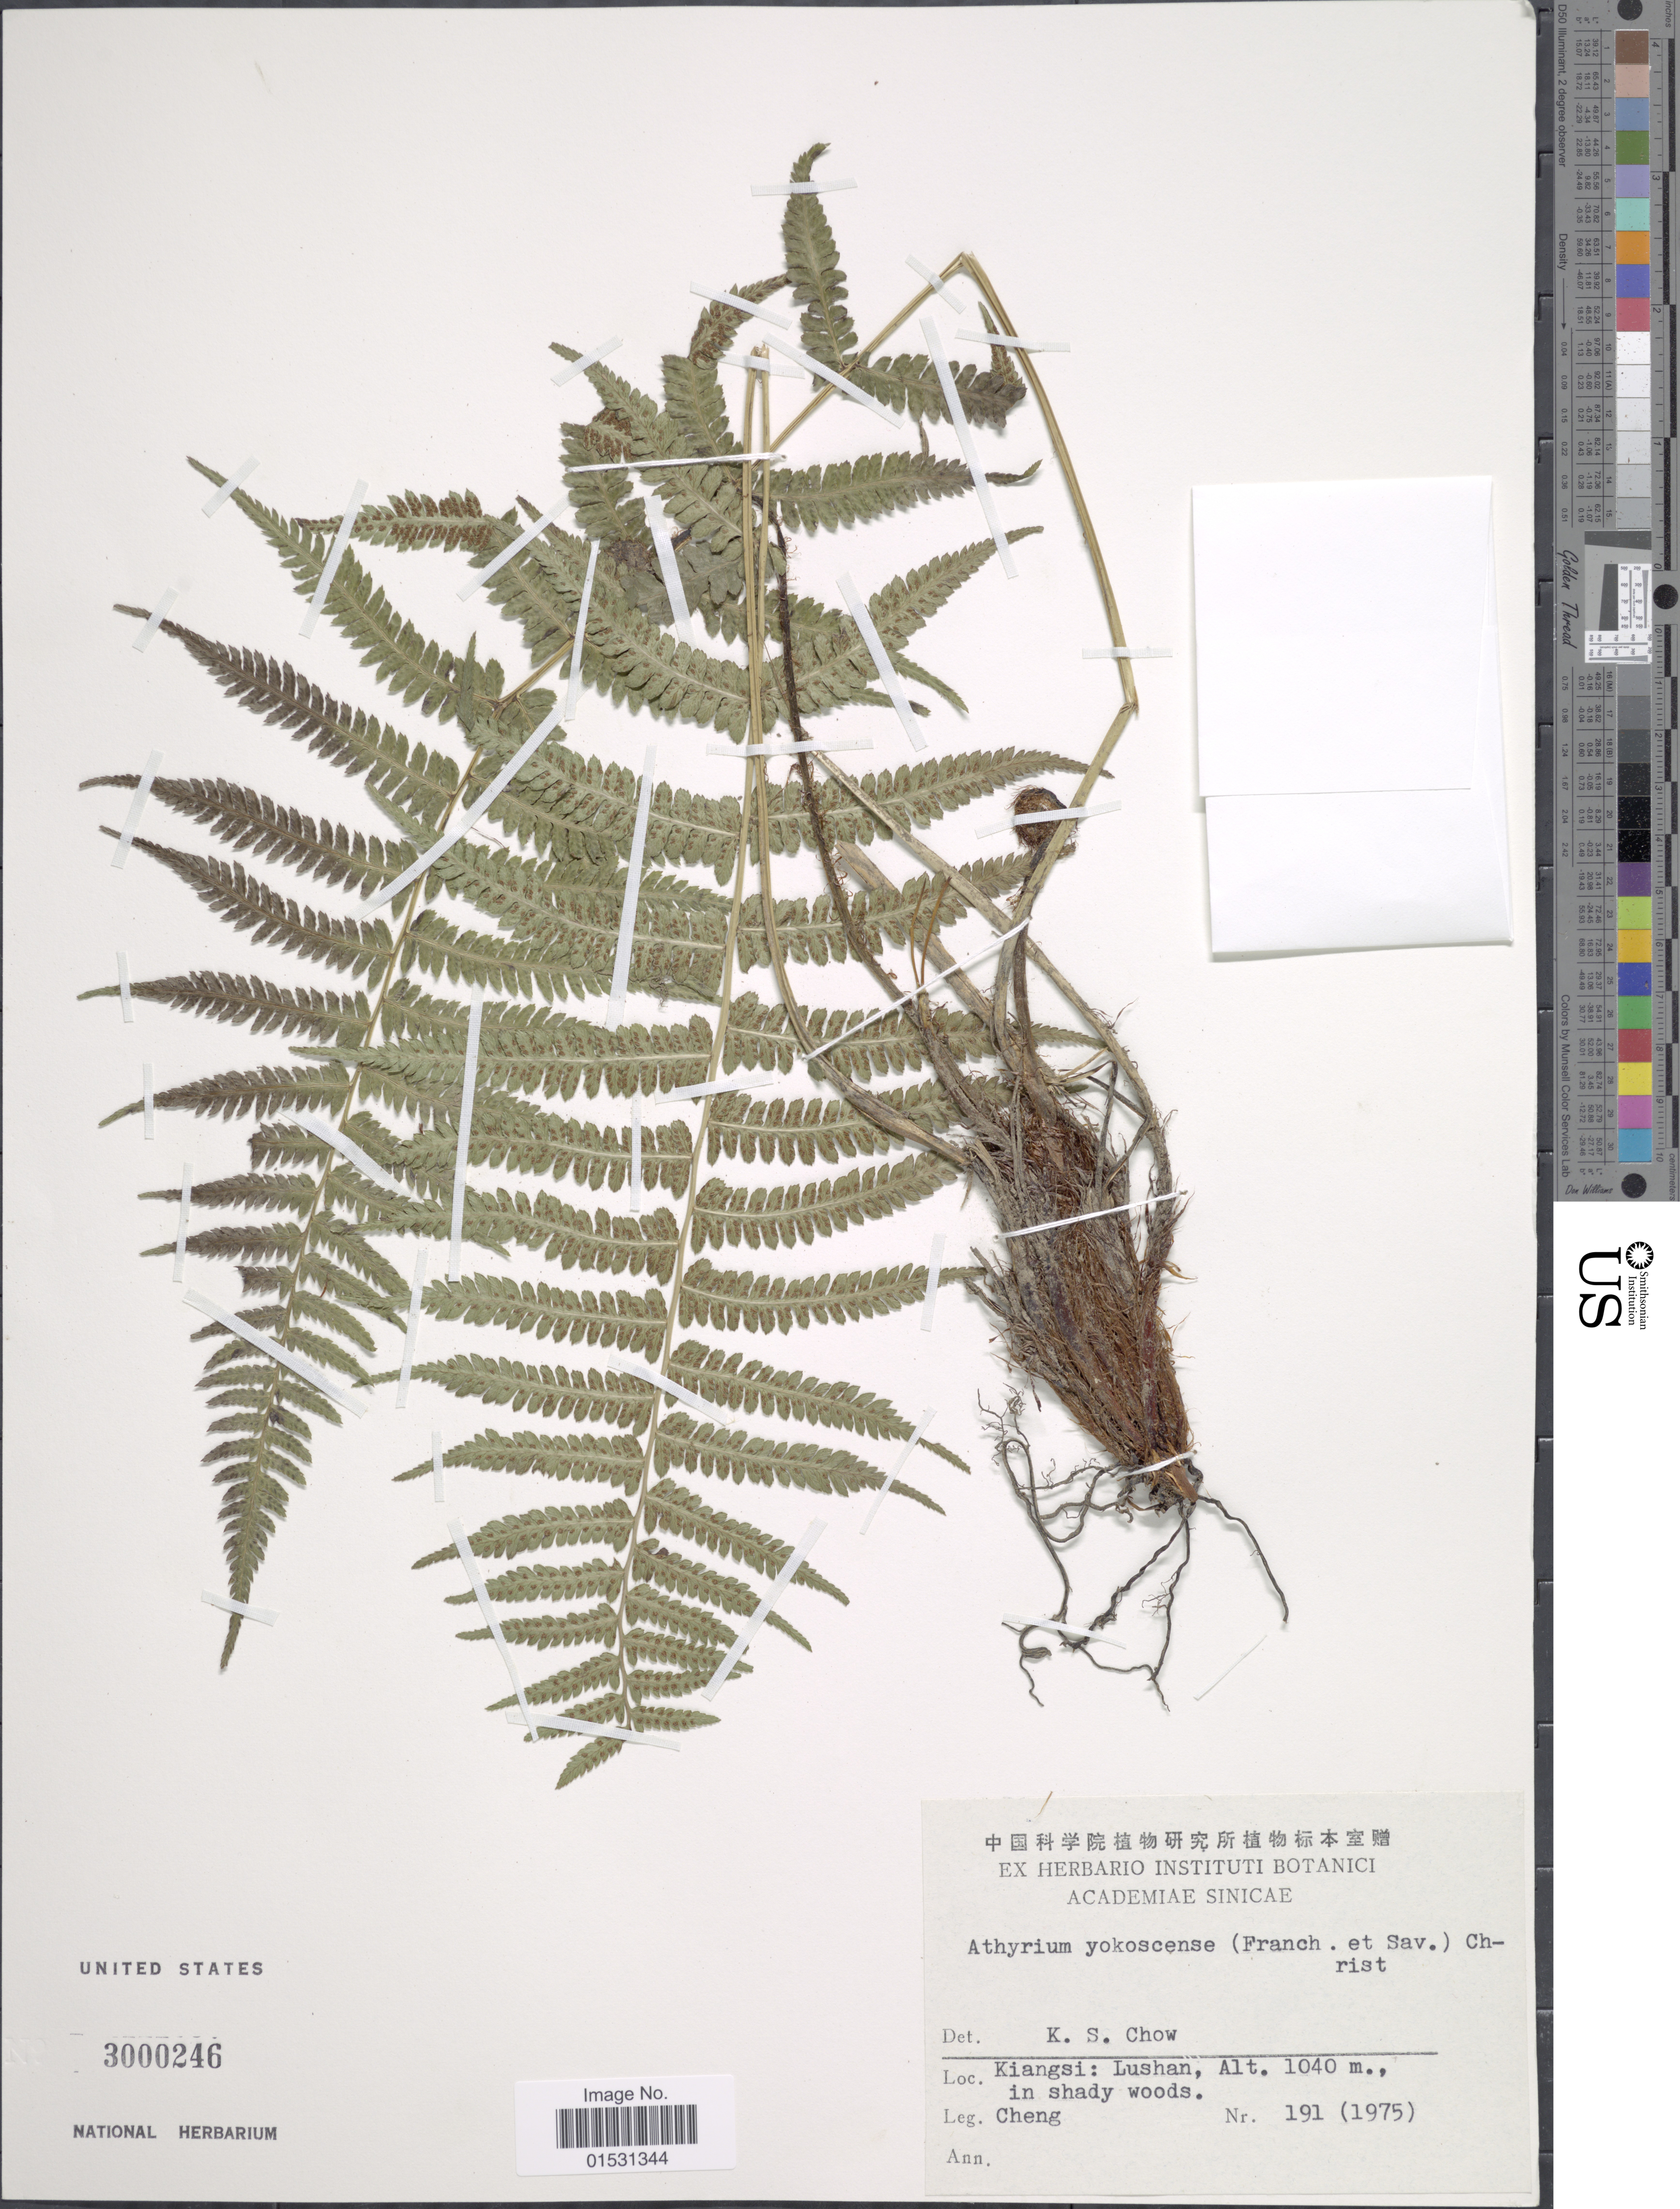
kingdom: Plantae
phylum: Tracheophyta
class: Polypodiopsida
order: Polypodiales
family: Athyriaceae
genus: Athyrium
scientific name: Athyrium yokoscense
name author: (Franch. & Sav.) Christ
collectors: -. Cheng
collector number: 191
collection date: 1975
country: China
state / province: Jiangxi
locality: Lushan.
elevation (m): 1040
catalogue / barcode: US 3000246